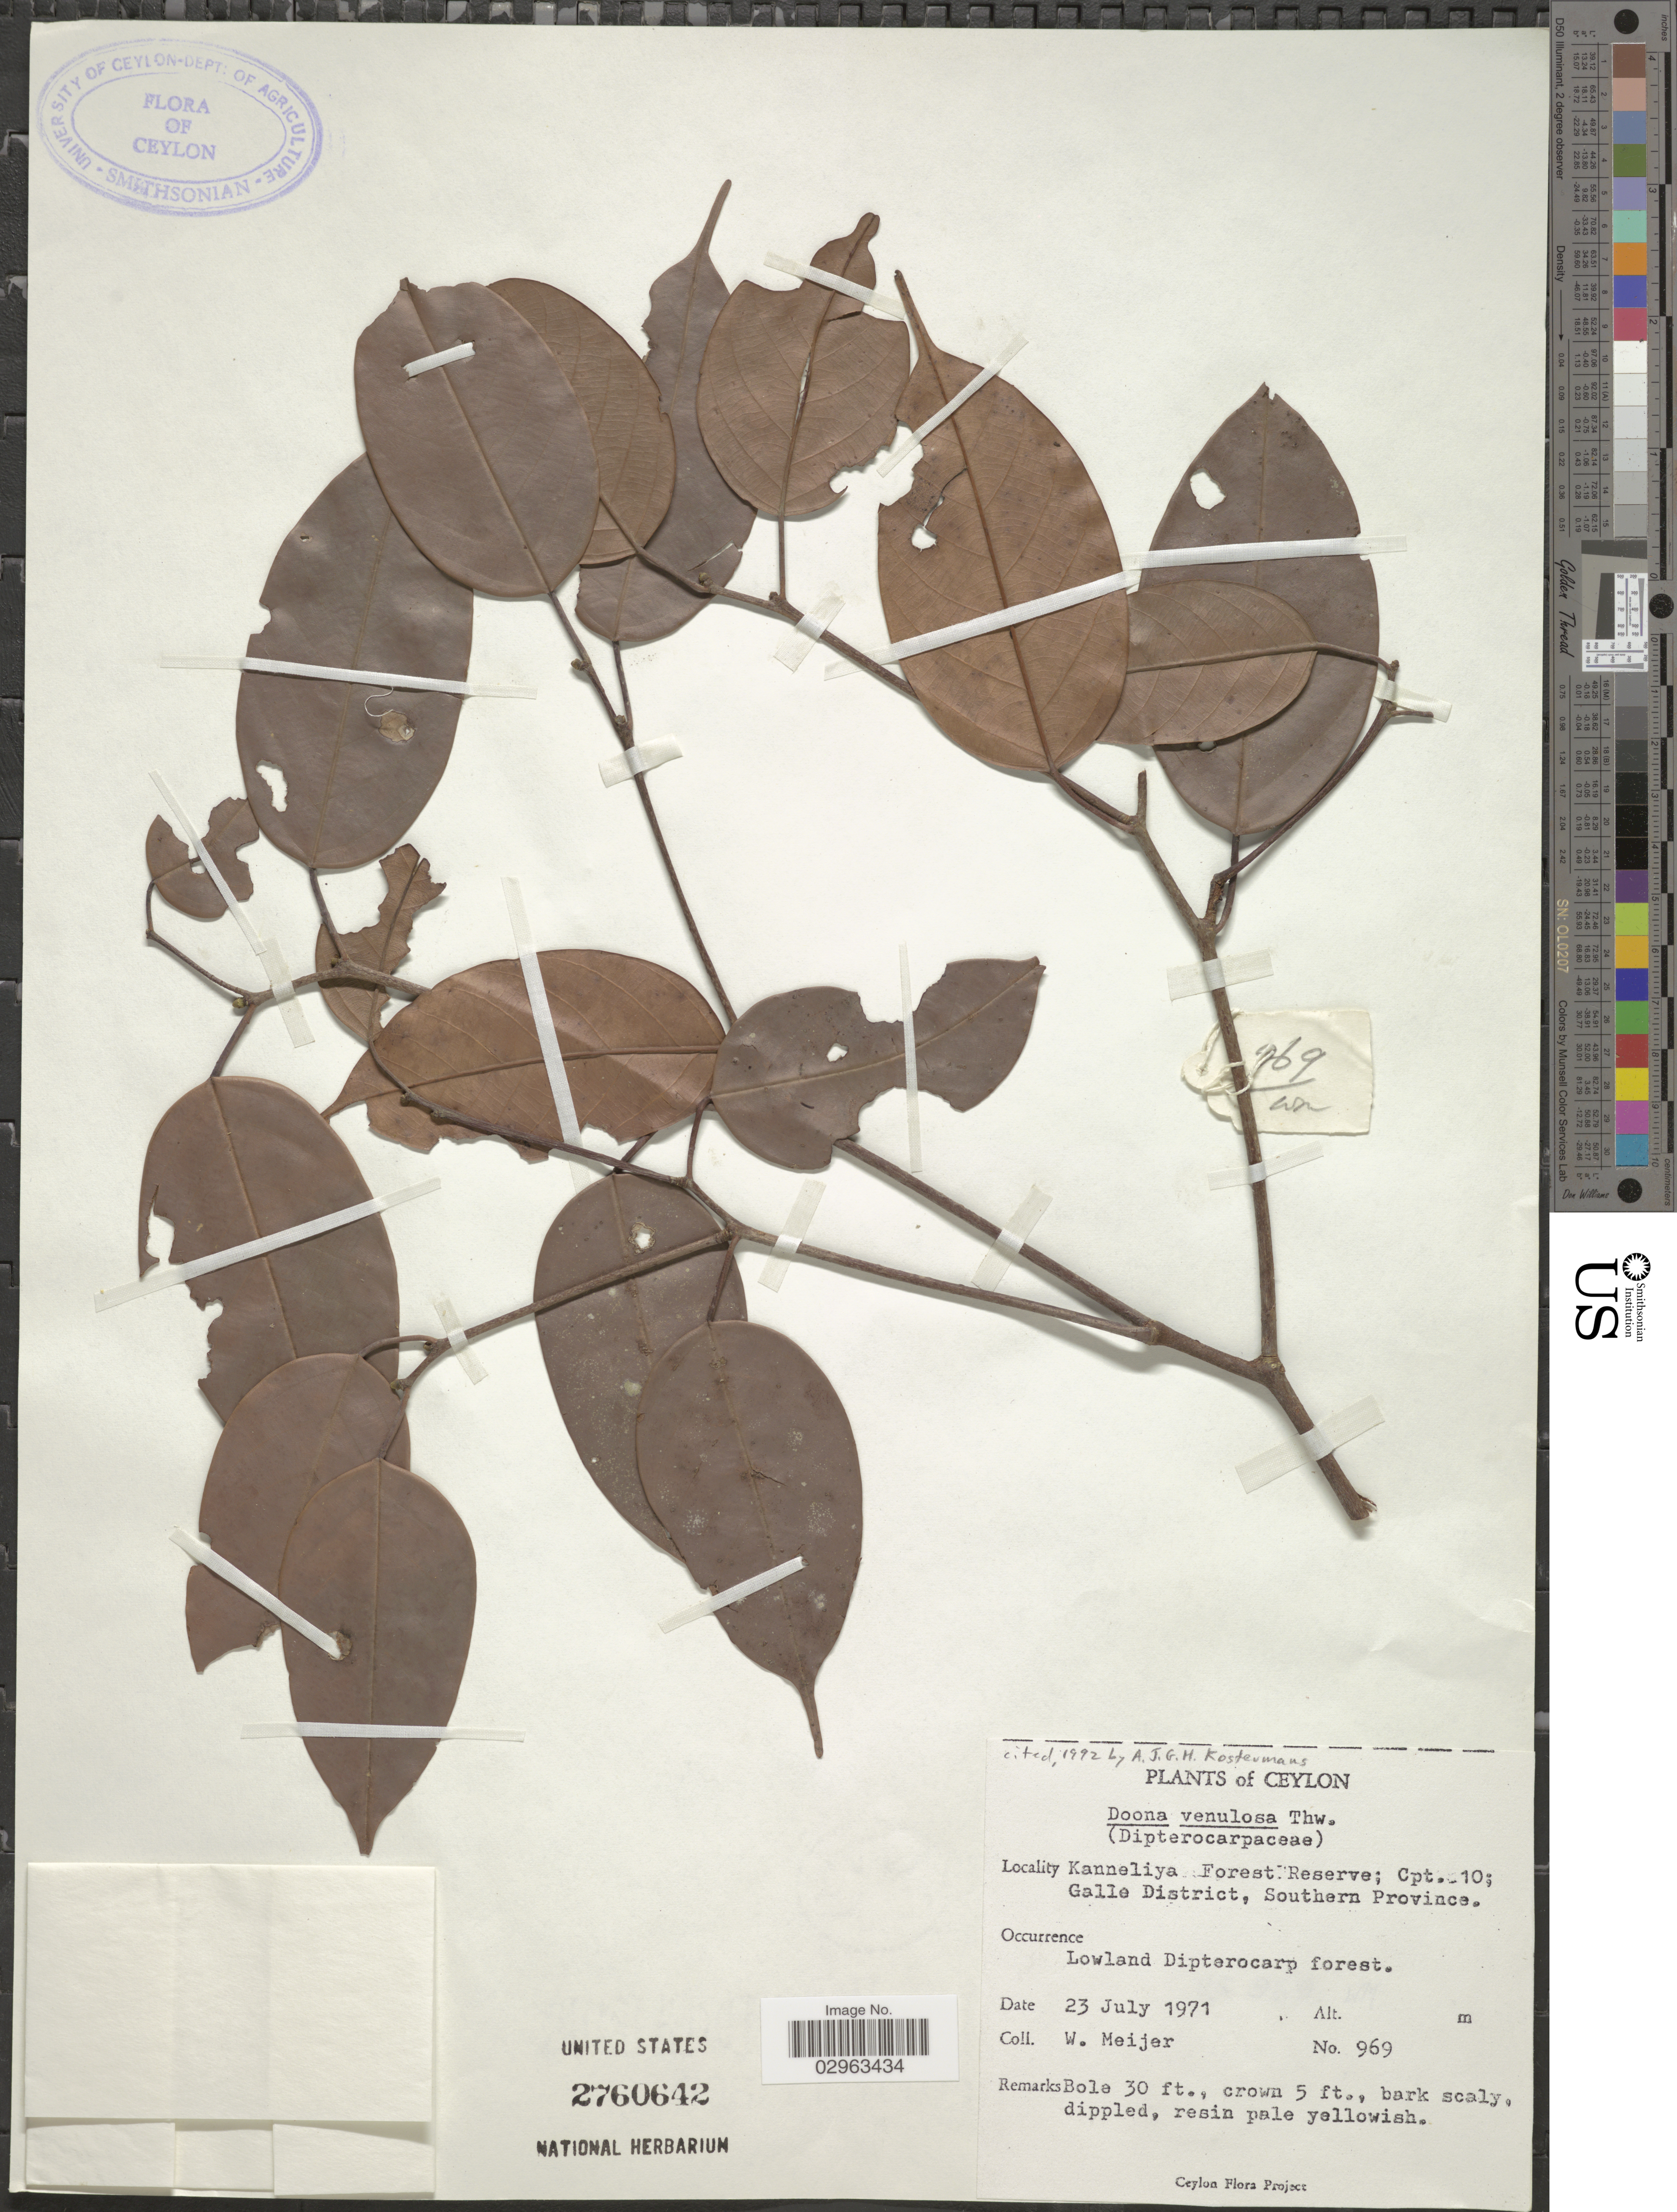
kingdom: Plantae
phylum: Tracheophyta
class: Magnoliopsida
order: Malvales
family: Dipterocarpaceae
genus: Doona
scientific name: Doona venulosa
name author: Thwaites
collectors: W. Meijer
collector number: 969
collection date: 1971-07-23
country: Sri Lanka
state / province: Southern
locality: Ceylon. Kanneliya Forest Reserve; Cpt. 10; Galle District.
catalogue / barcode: US 2760642